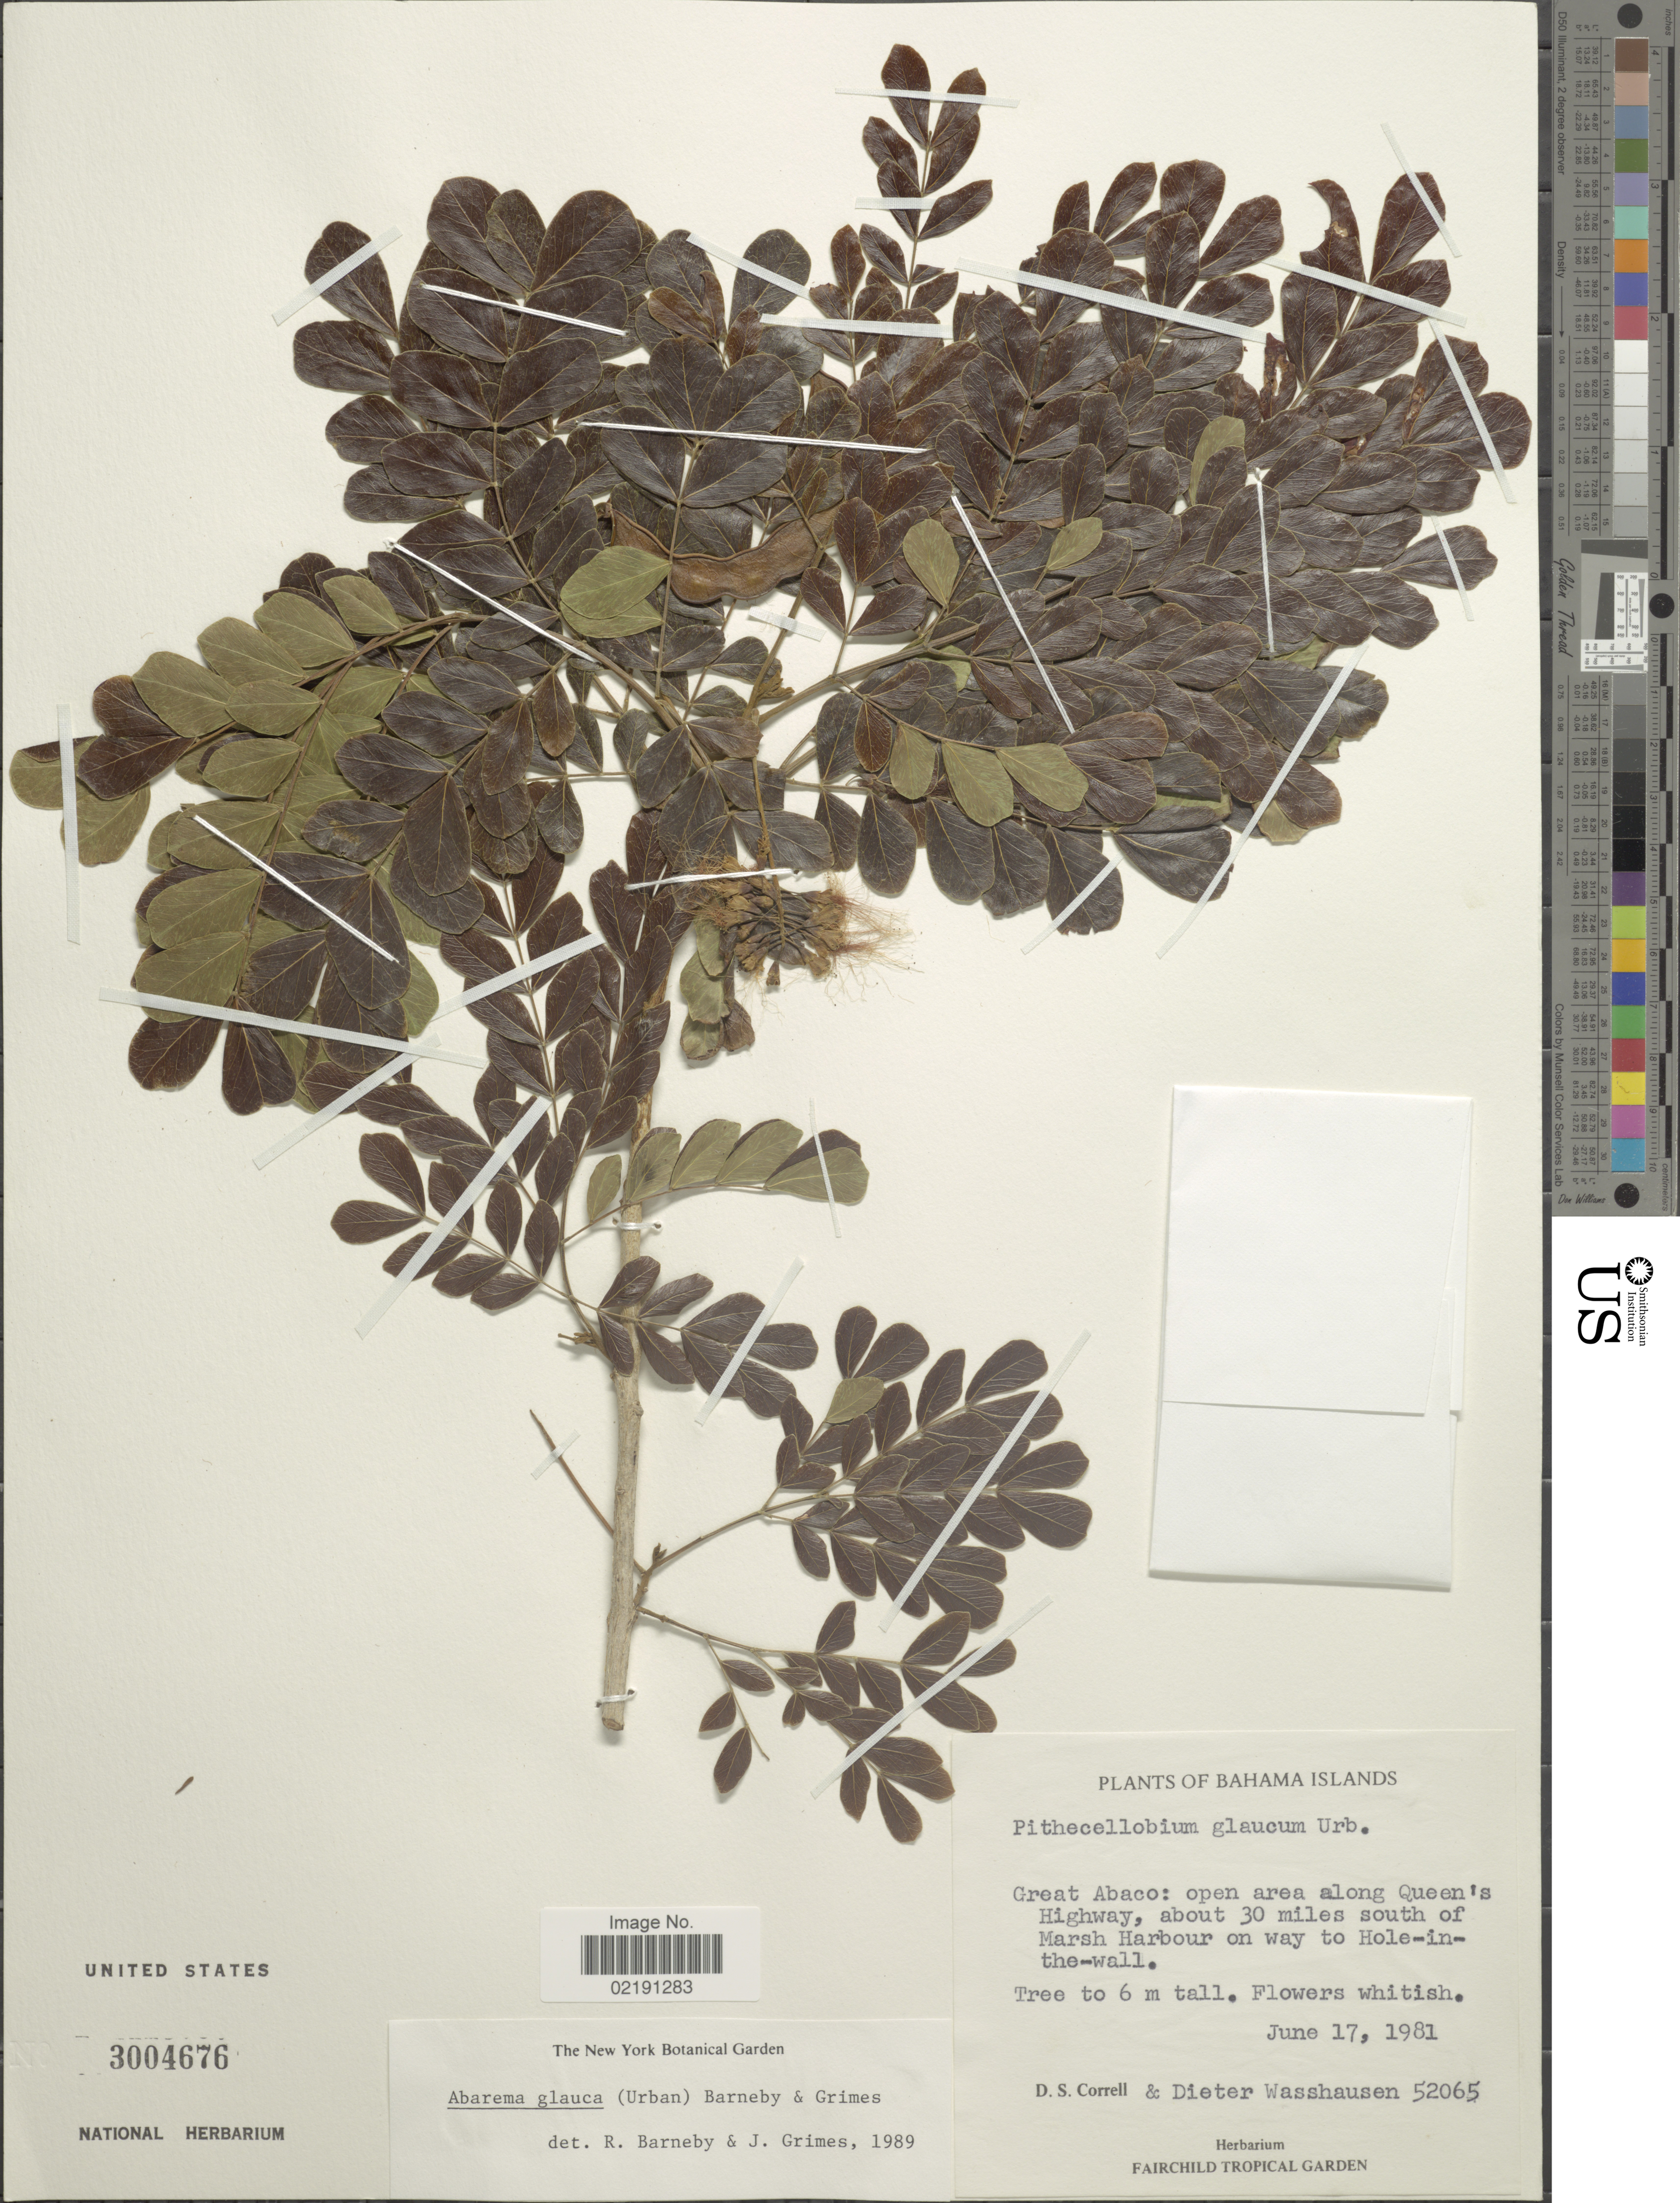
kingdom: Plantae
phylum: Tracheophyta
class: Magnoliopsida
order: Fabales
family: Fabaceae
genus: Pithecellobium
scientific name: Pithecellobium glaucum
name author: Urb.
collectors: D. S. Correll & D. C. Wasshausen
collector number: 52065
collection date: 1981-06-17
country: Bahamas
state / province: South Abaco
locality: Bahama Islands. Great Abaco: open area along Queen's Highway, about 30 miles south of Marsh Harbour on way to Hole-in-the-wall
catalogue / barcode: US 3004676